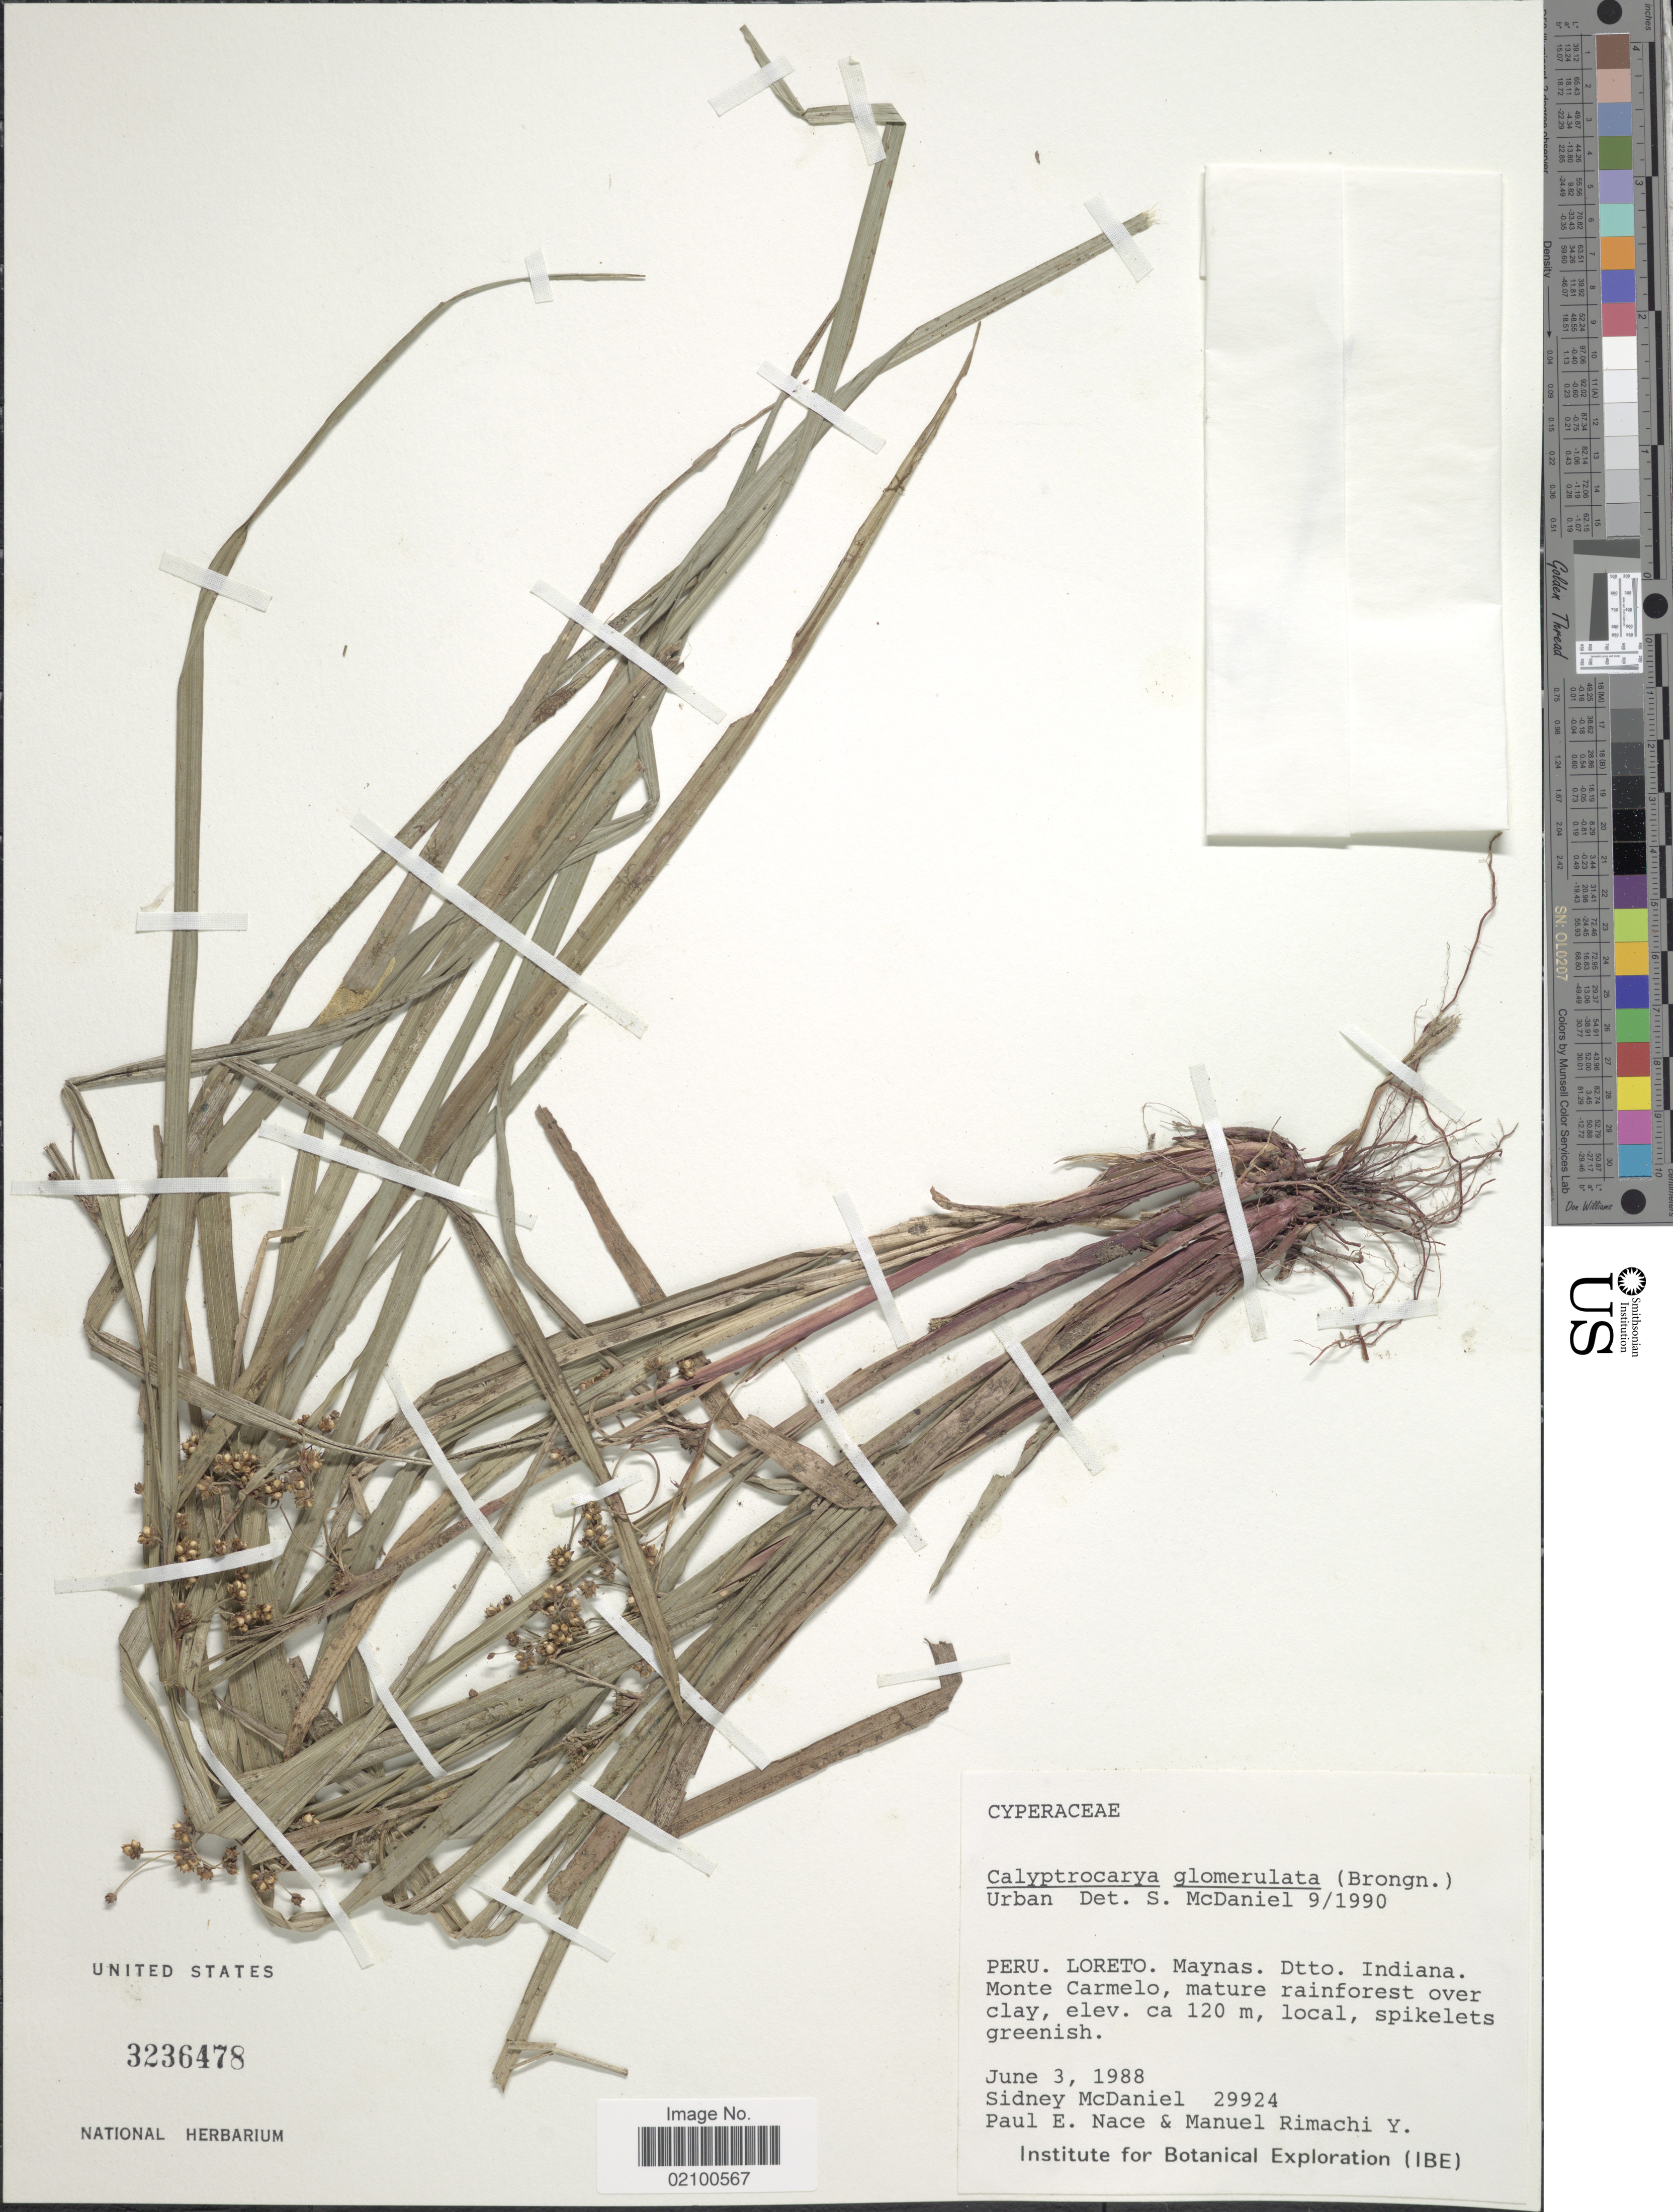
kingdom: Plantae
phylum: Tracheophyta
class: Liliopsida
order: Poales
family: Cyperaceae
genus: Calyptrocarya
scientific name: Calyptrocarya glomerulata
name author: (Brongn.) Urb.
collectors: S. McDaniel, P. Nace & M. Rimachi Y.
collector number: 29924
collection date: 1988-06-03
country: Peru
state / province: Loreto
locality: Loreto. Maynas. Dtto. Indiana. Monte Carmelo, mature rainforest over clay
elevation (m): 120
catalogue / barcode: US 3236478